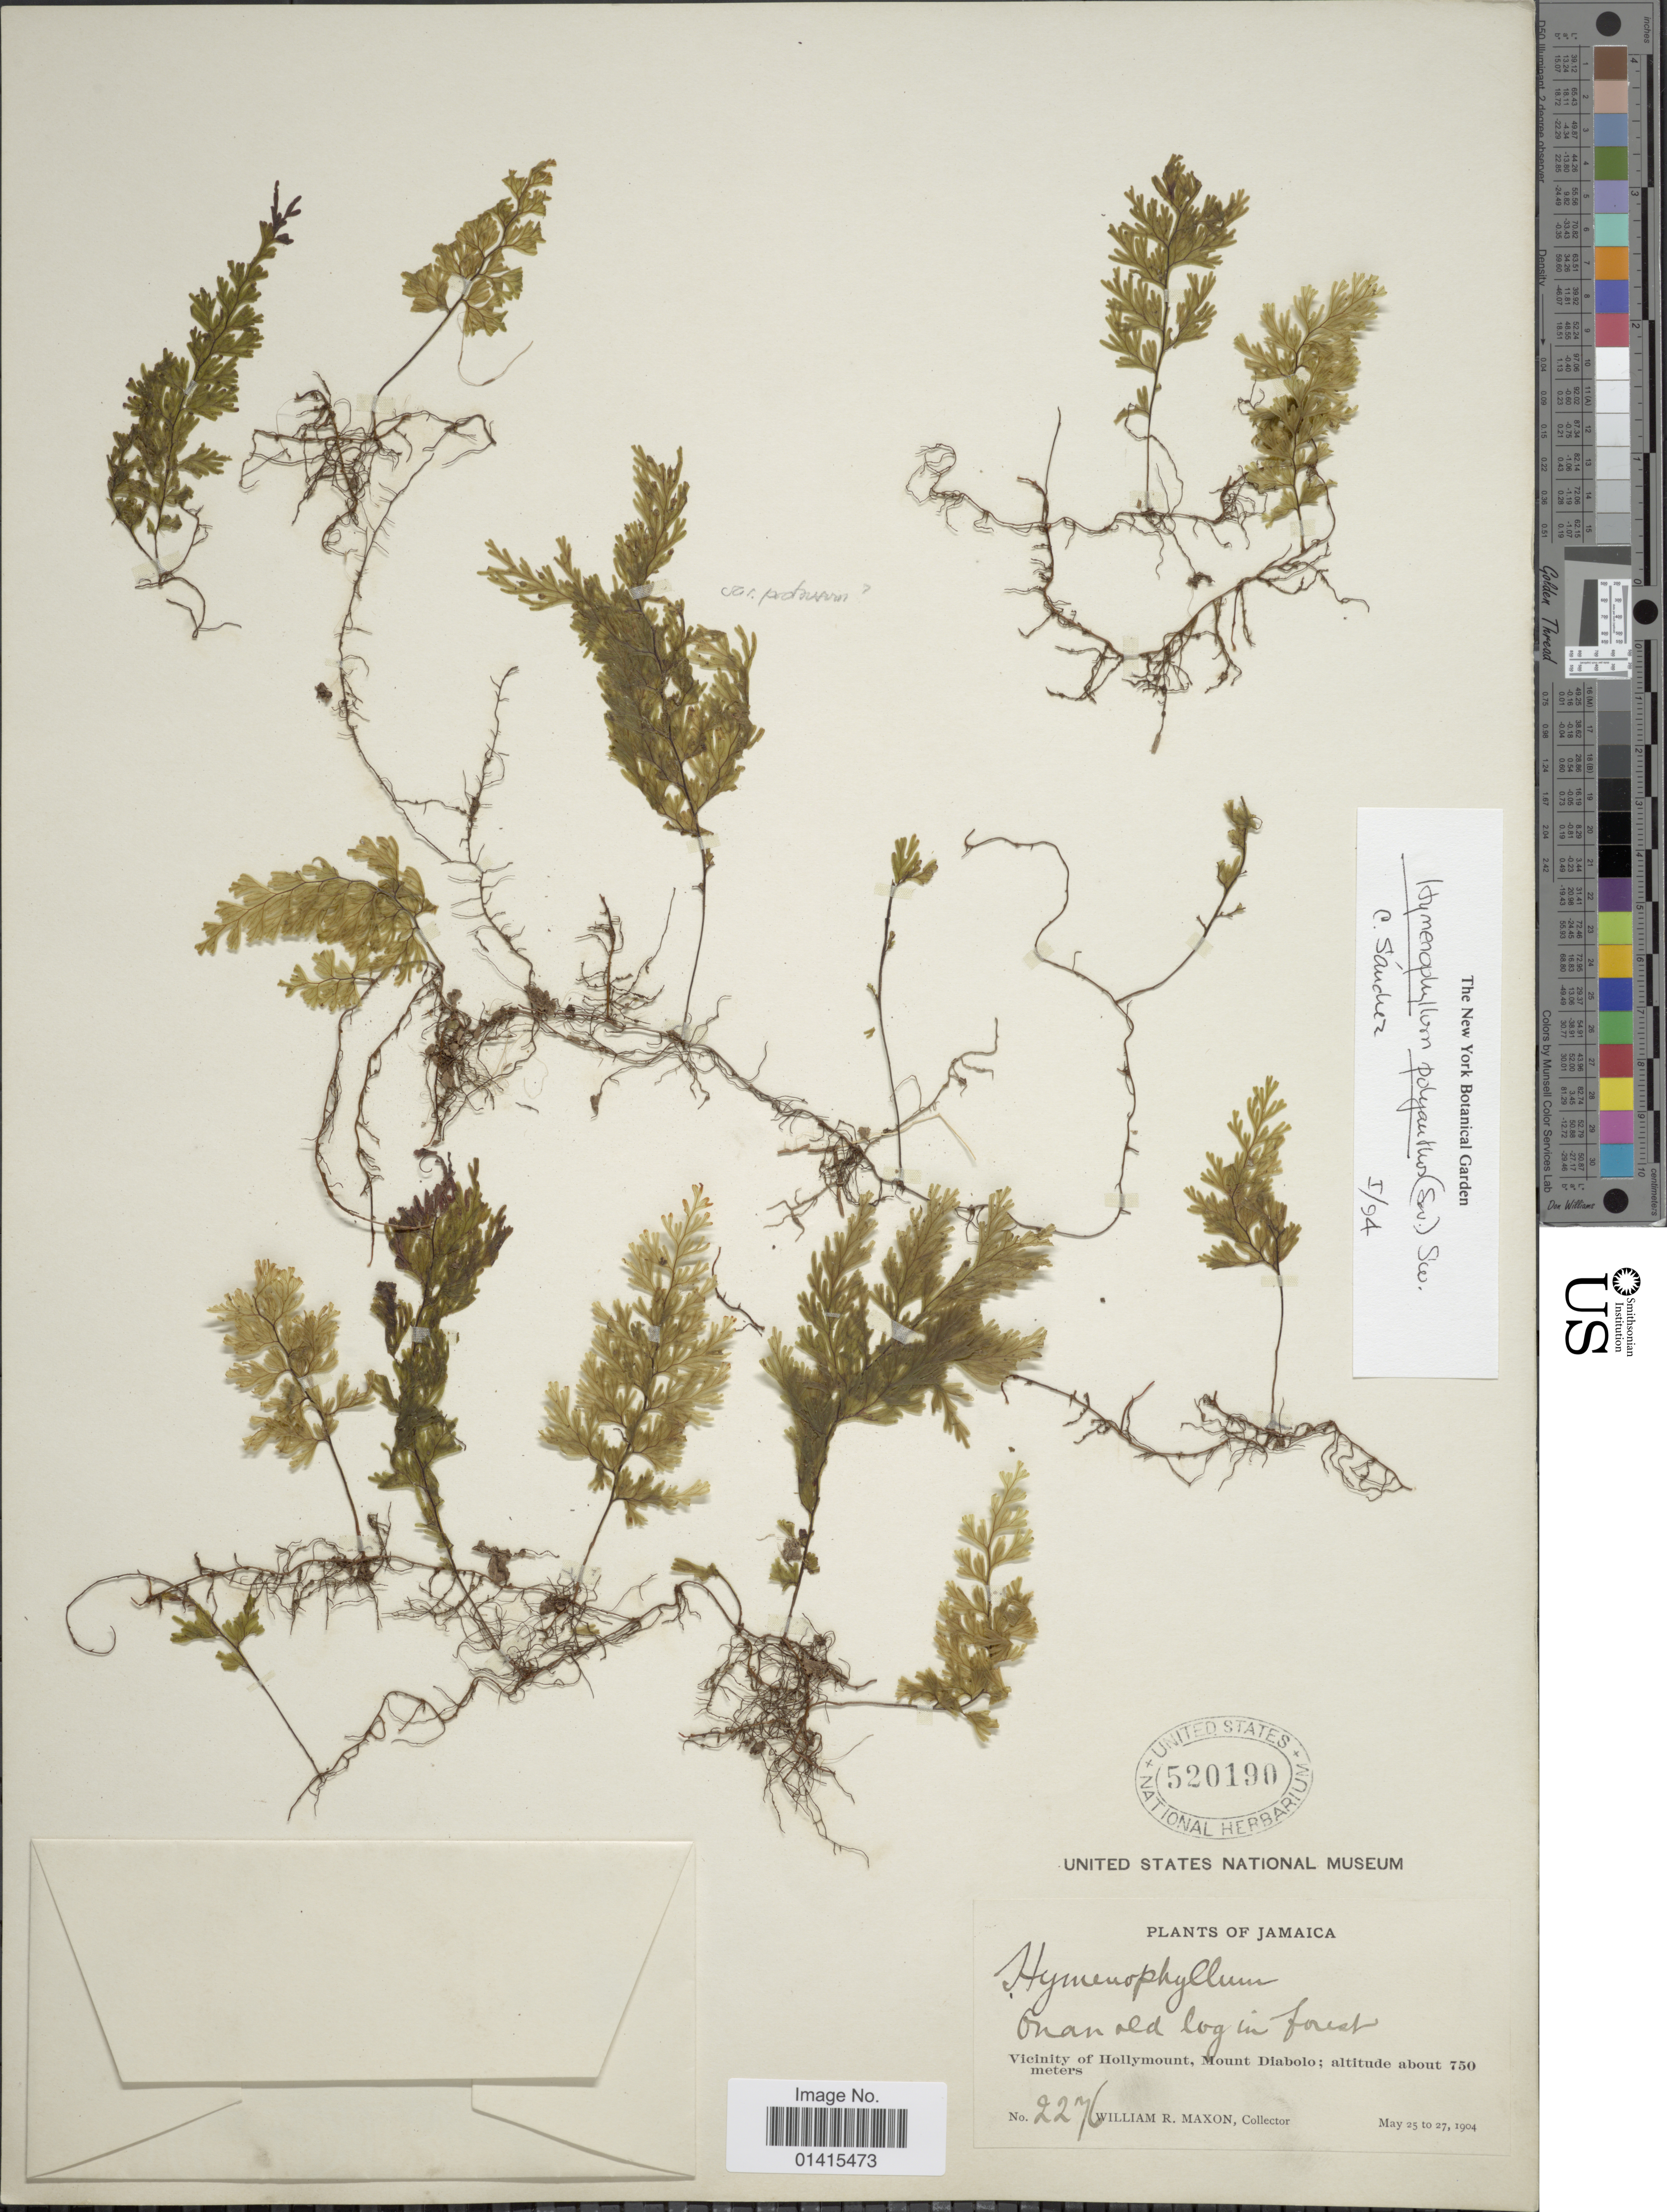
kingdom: Plantae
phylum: Tracheophyta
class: Polypodiopsida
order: Hymenophyllales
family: Hymenophyllaceae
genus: Hymenophyllum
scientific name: Hymenophyllum polyanthos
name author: (Sw.) Sw.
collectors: W. R. Maxon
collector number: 2276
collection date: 1904-05-25/1904-05-27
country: Jamaica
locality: Vicinity of Hollymount, Mount Diabolo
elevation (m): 750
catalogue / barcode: US 520190